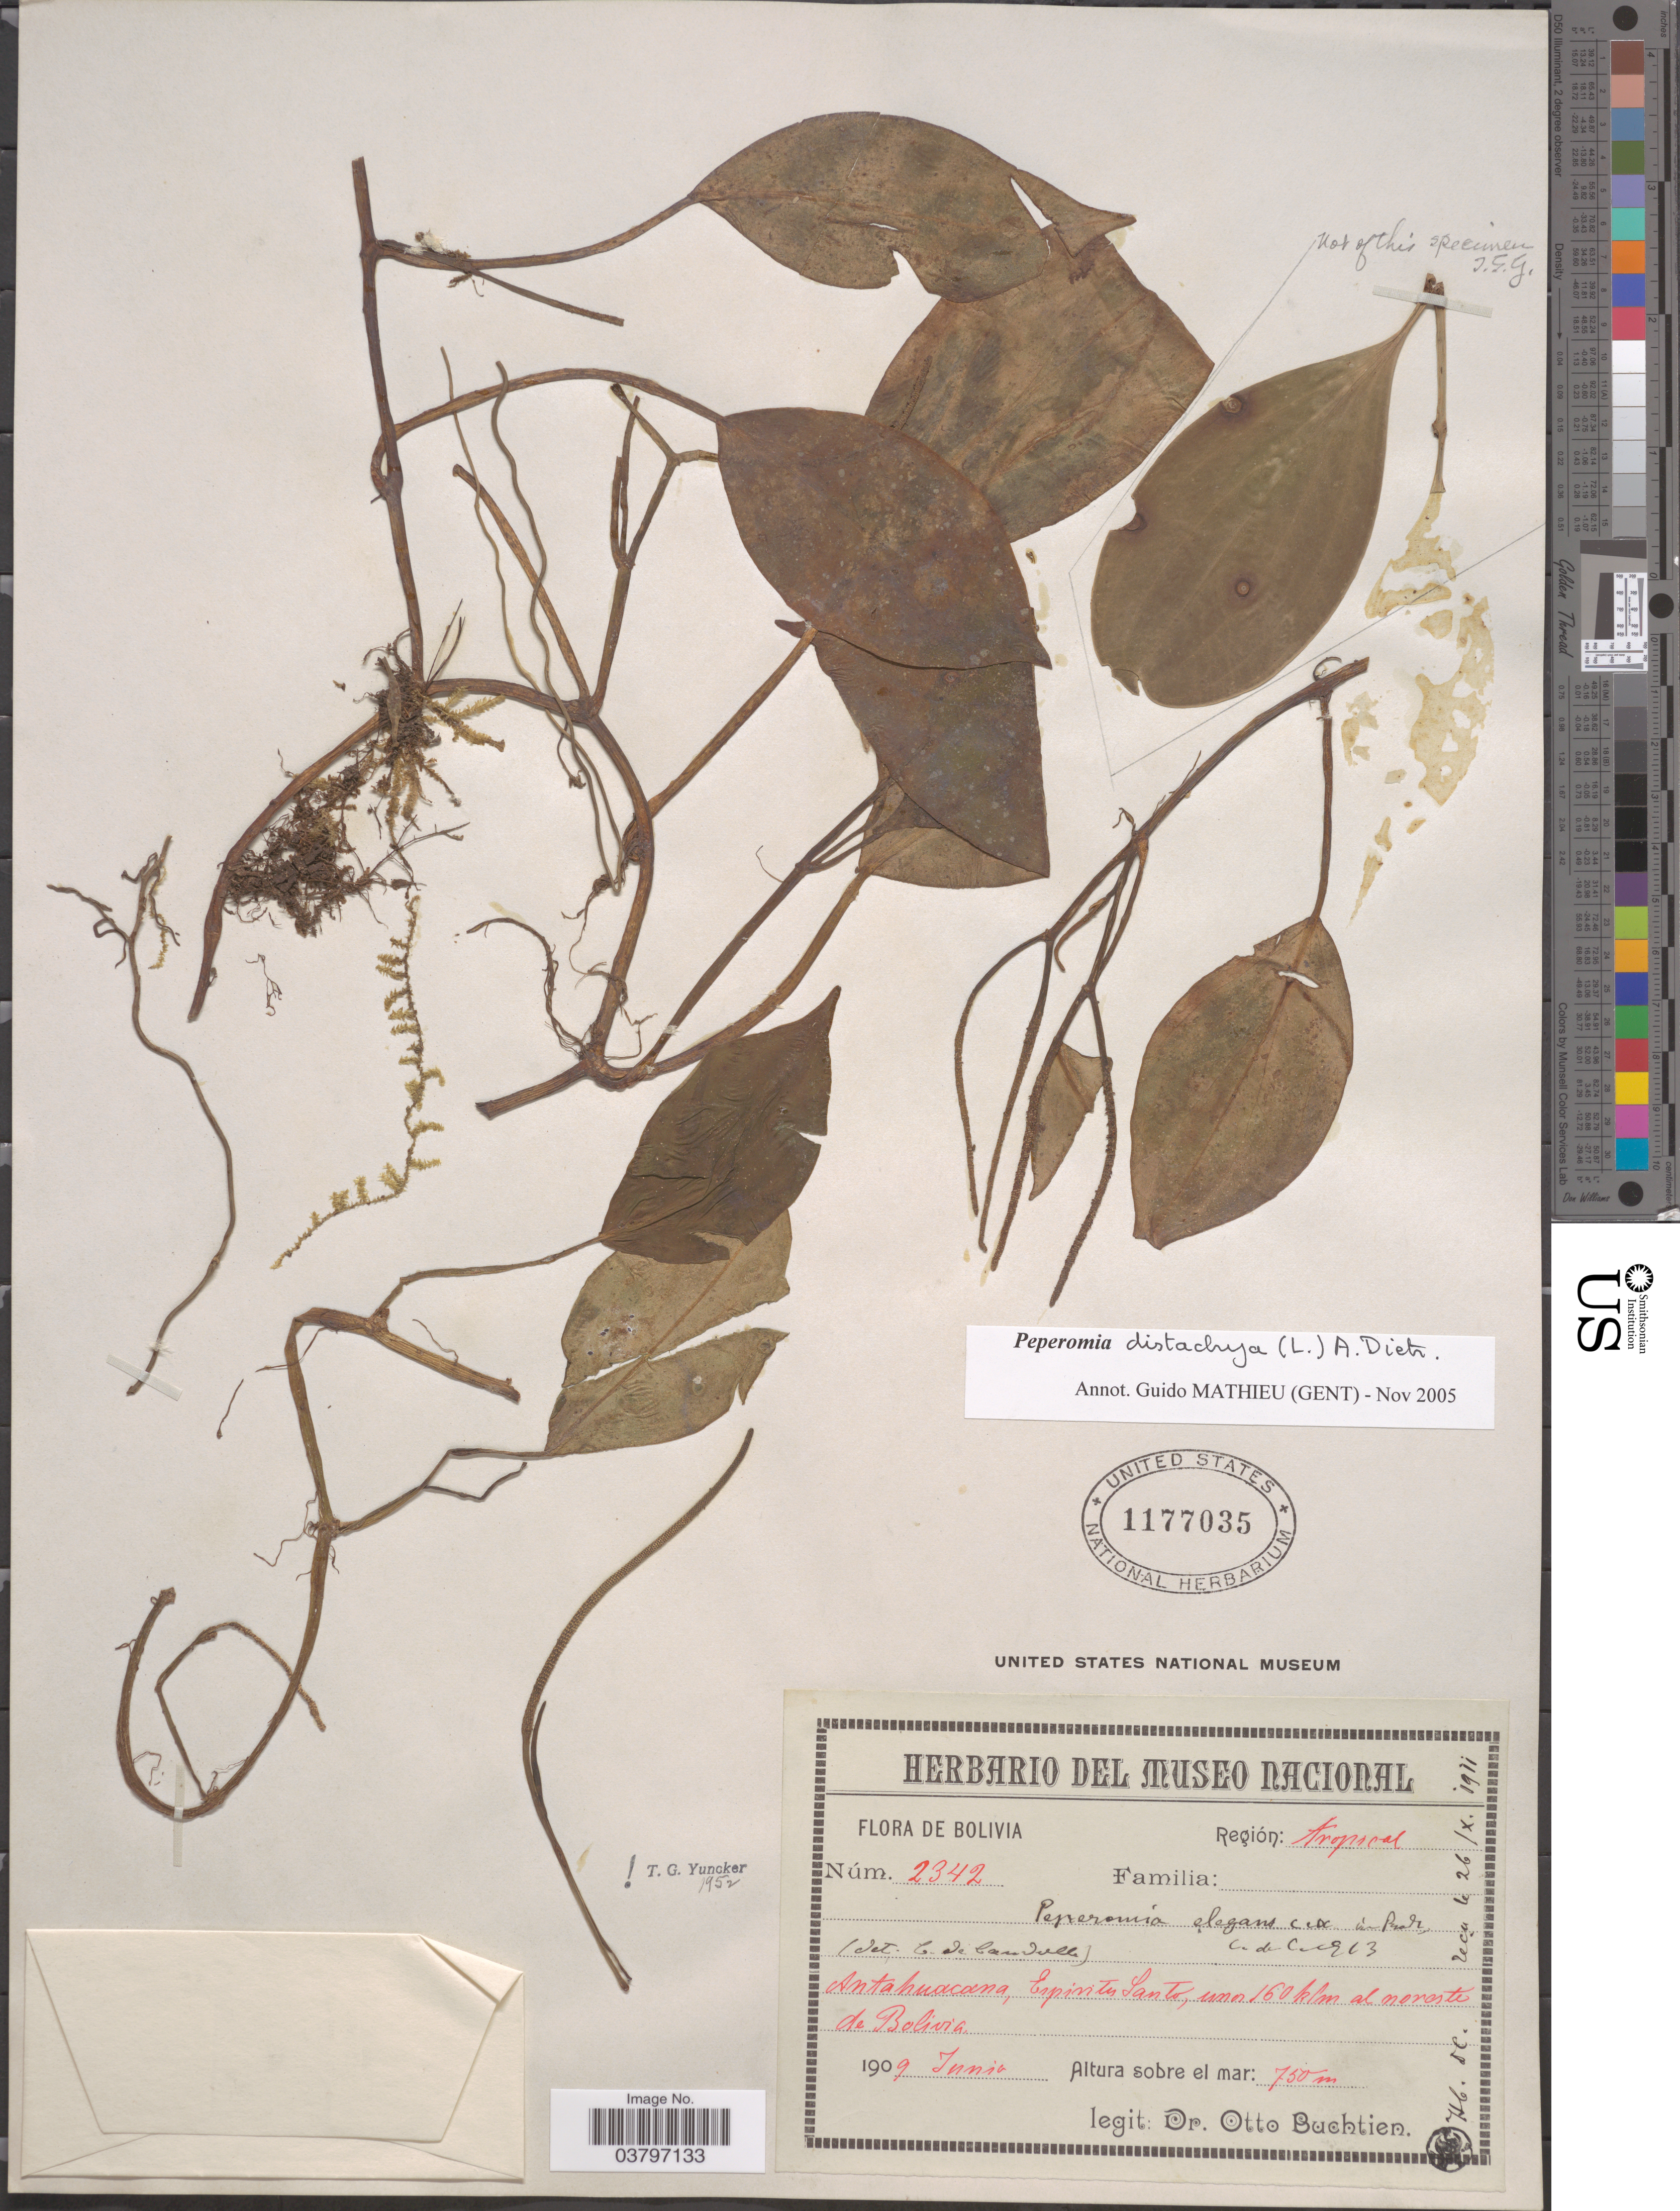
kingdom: Plantae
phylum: Tracheophyta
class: Magnoliopsida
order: Piperales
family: Piperaceae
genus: Peperomia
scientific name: Peperomia distachya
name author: (L.) A. Dietr.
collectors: O. Buchtien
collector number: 2342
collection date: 1909-06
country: Bolivia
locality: Región Aroposal. Antahuacana, Espiritu Santo, uno 160 klm al noreste de Bolivia.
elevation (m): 750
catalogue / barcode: US 1177035